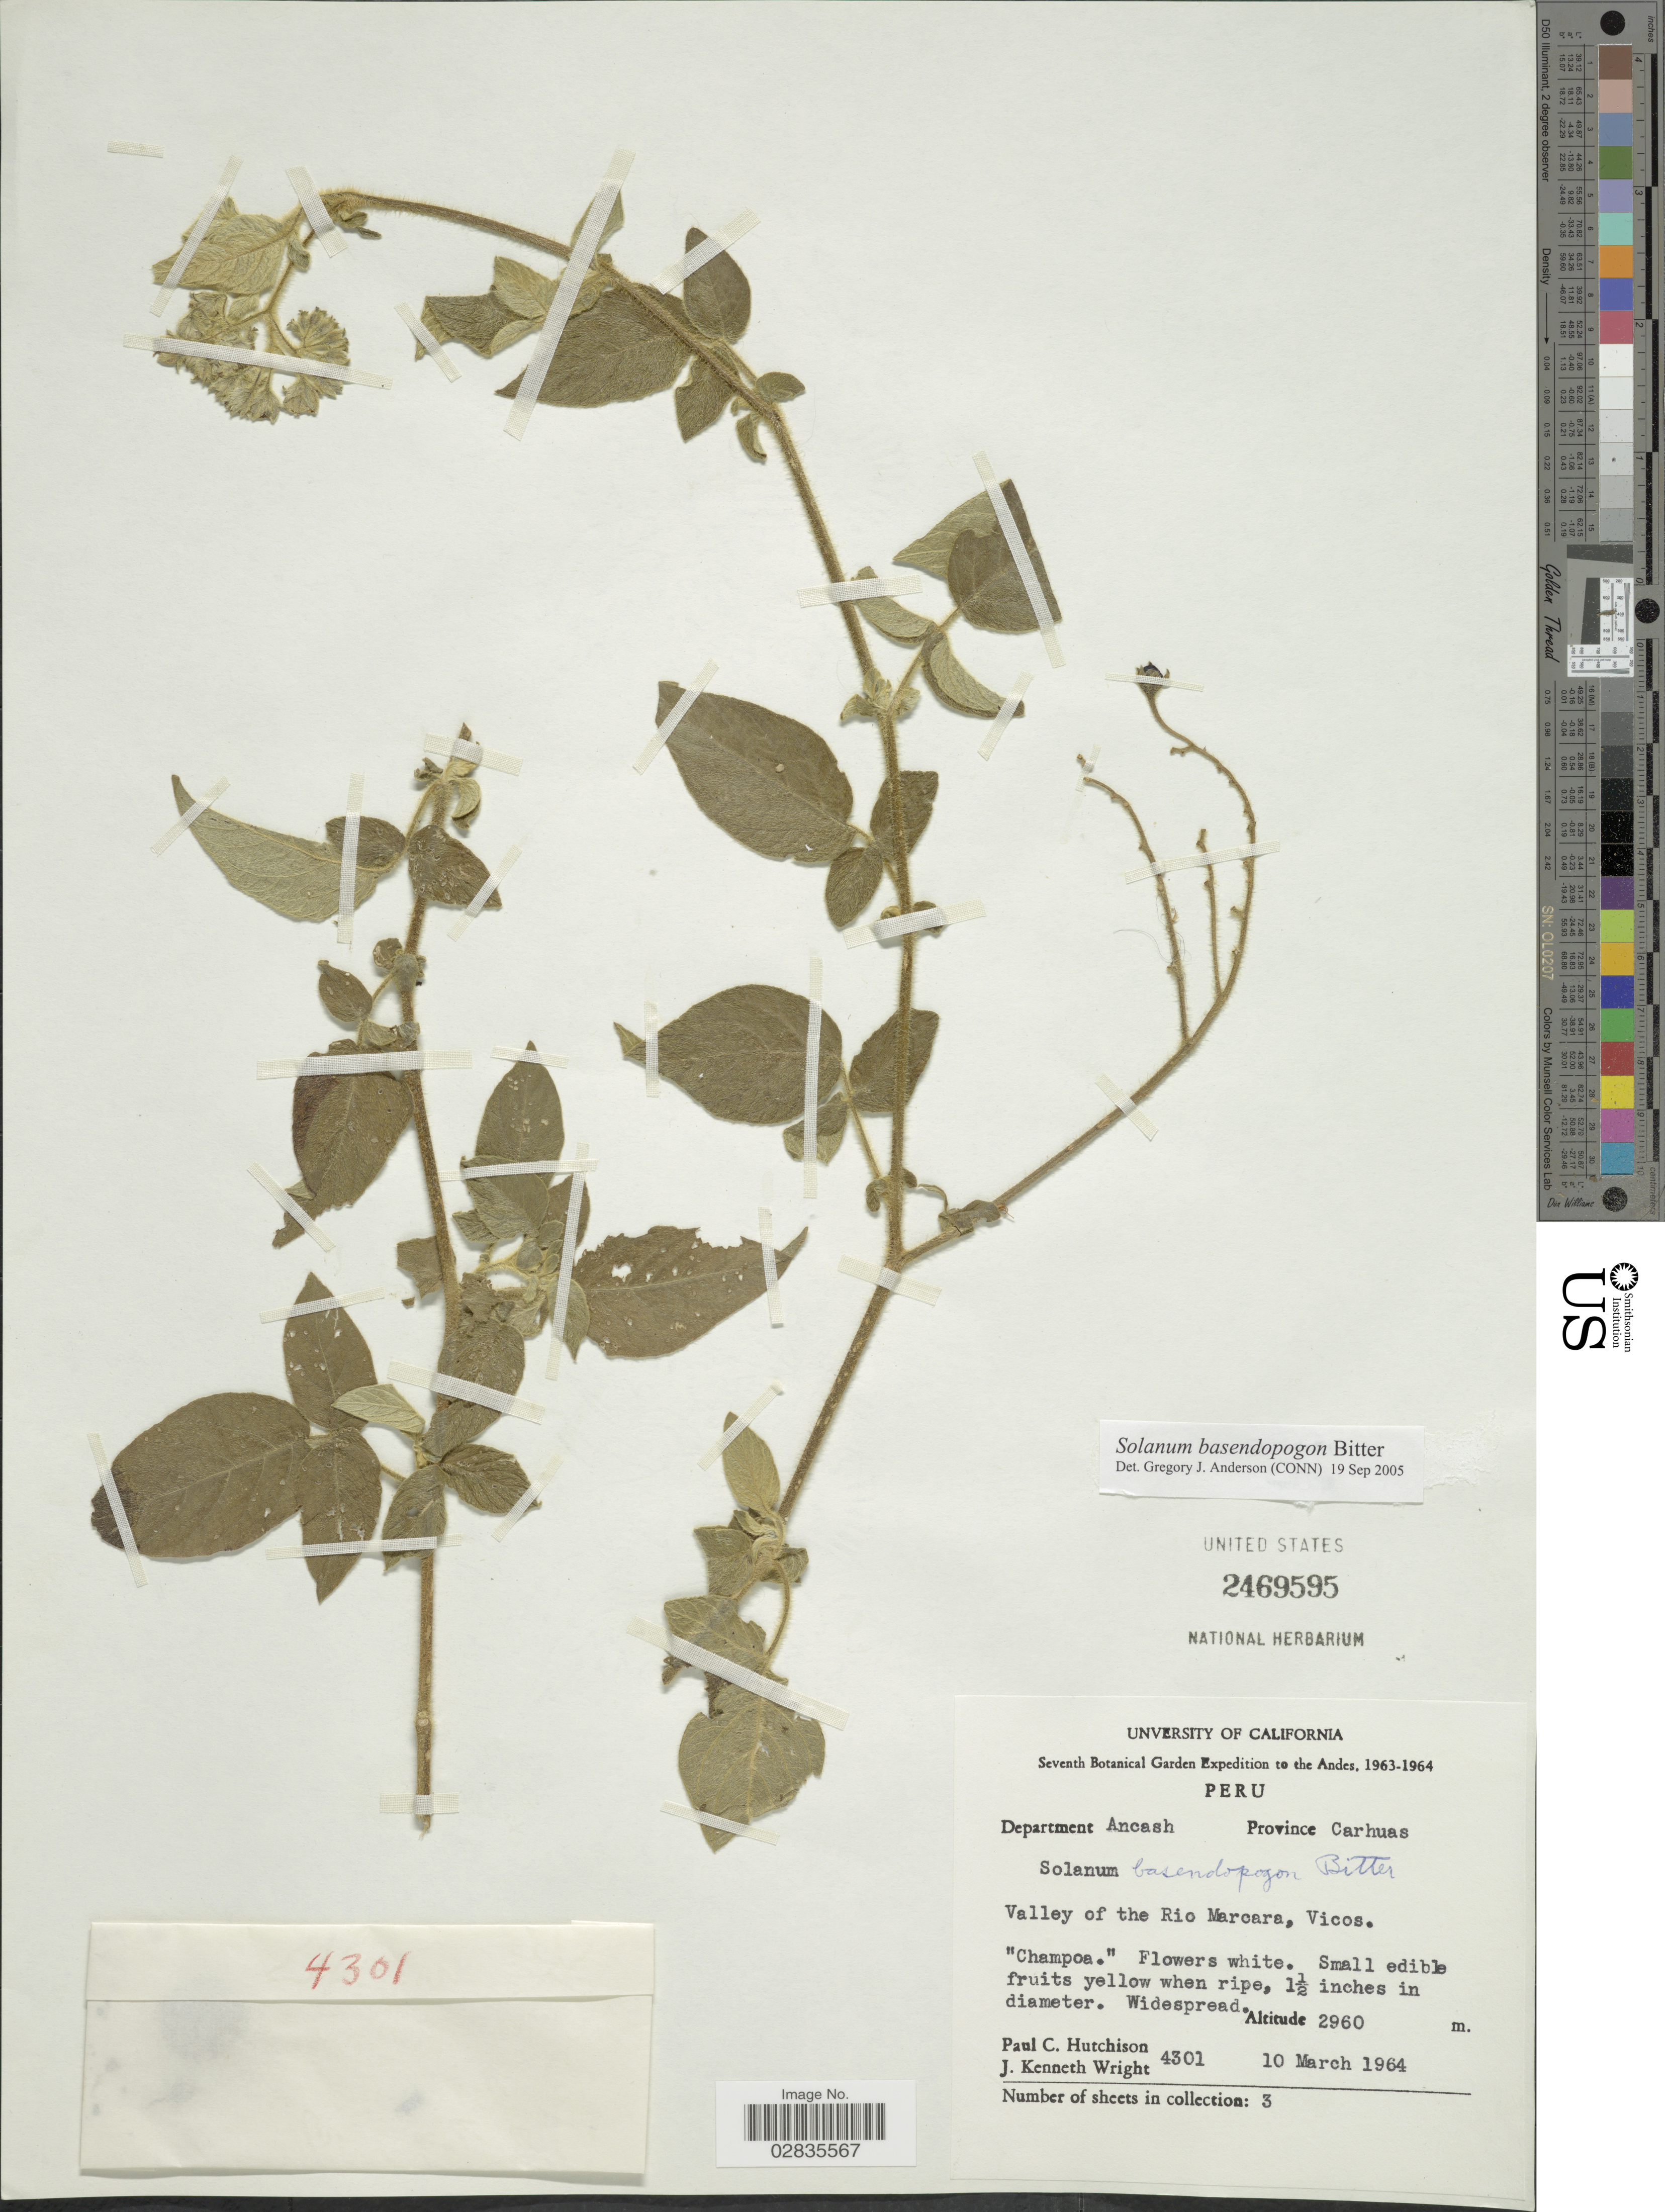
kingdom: Plantae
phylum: Tracheophyta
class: Magnoliopsida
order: Solanales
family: Solanaceae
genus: Solanum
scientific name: Solanum basendopogon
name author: Bitter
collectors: P. C. Hutchison & J. K. Wright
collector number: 4301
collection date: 1964-03-10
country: Peru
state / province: Ancash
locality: Andes, Department Ancash, Province Carhuas, Valley of the Rio Marcara, Vicos.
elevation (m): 2960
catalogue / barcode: US 2469595